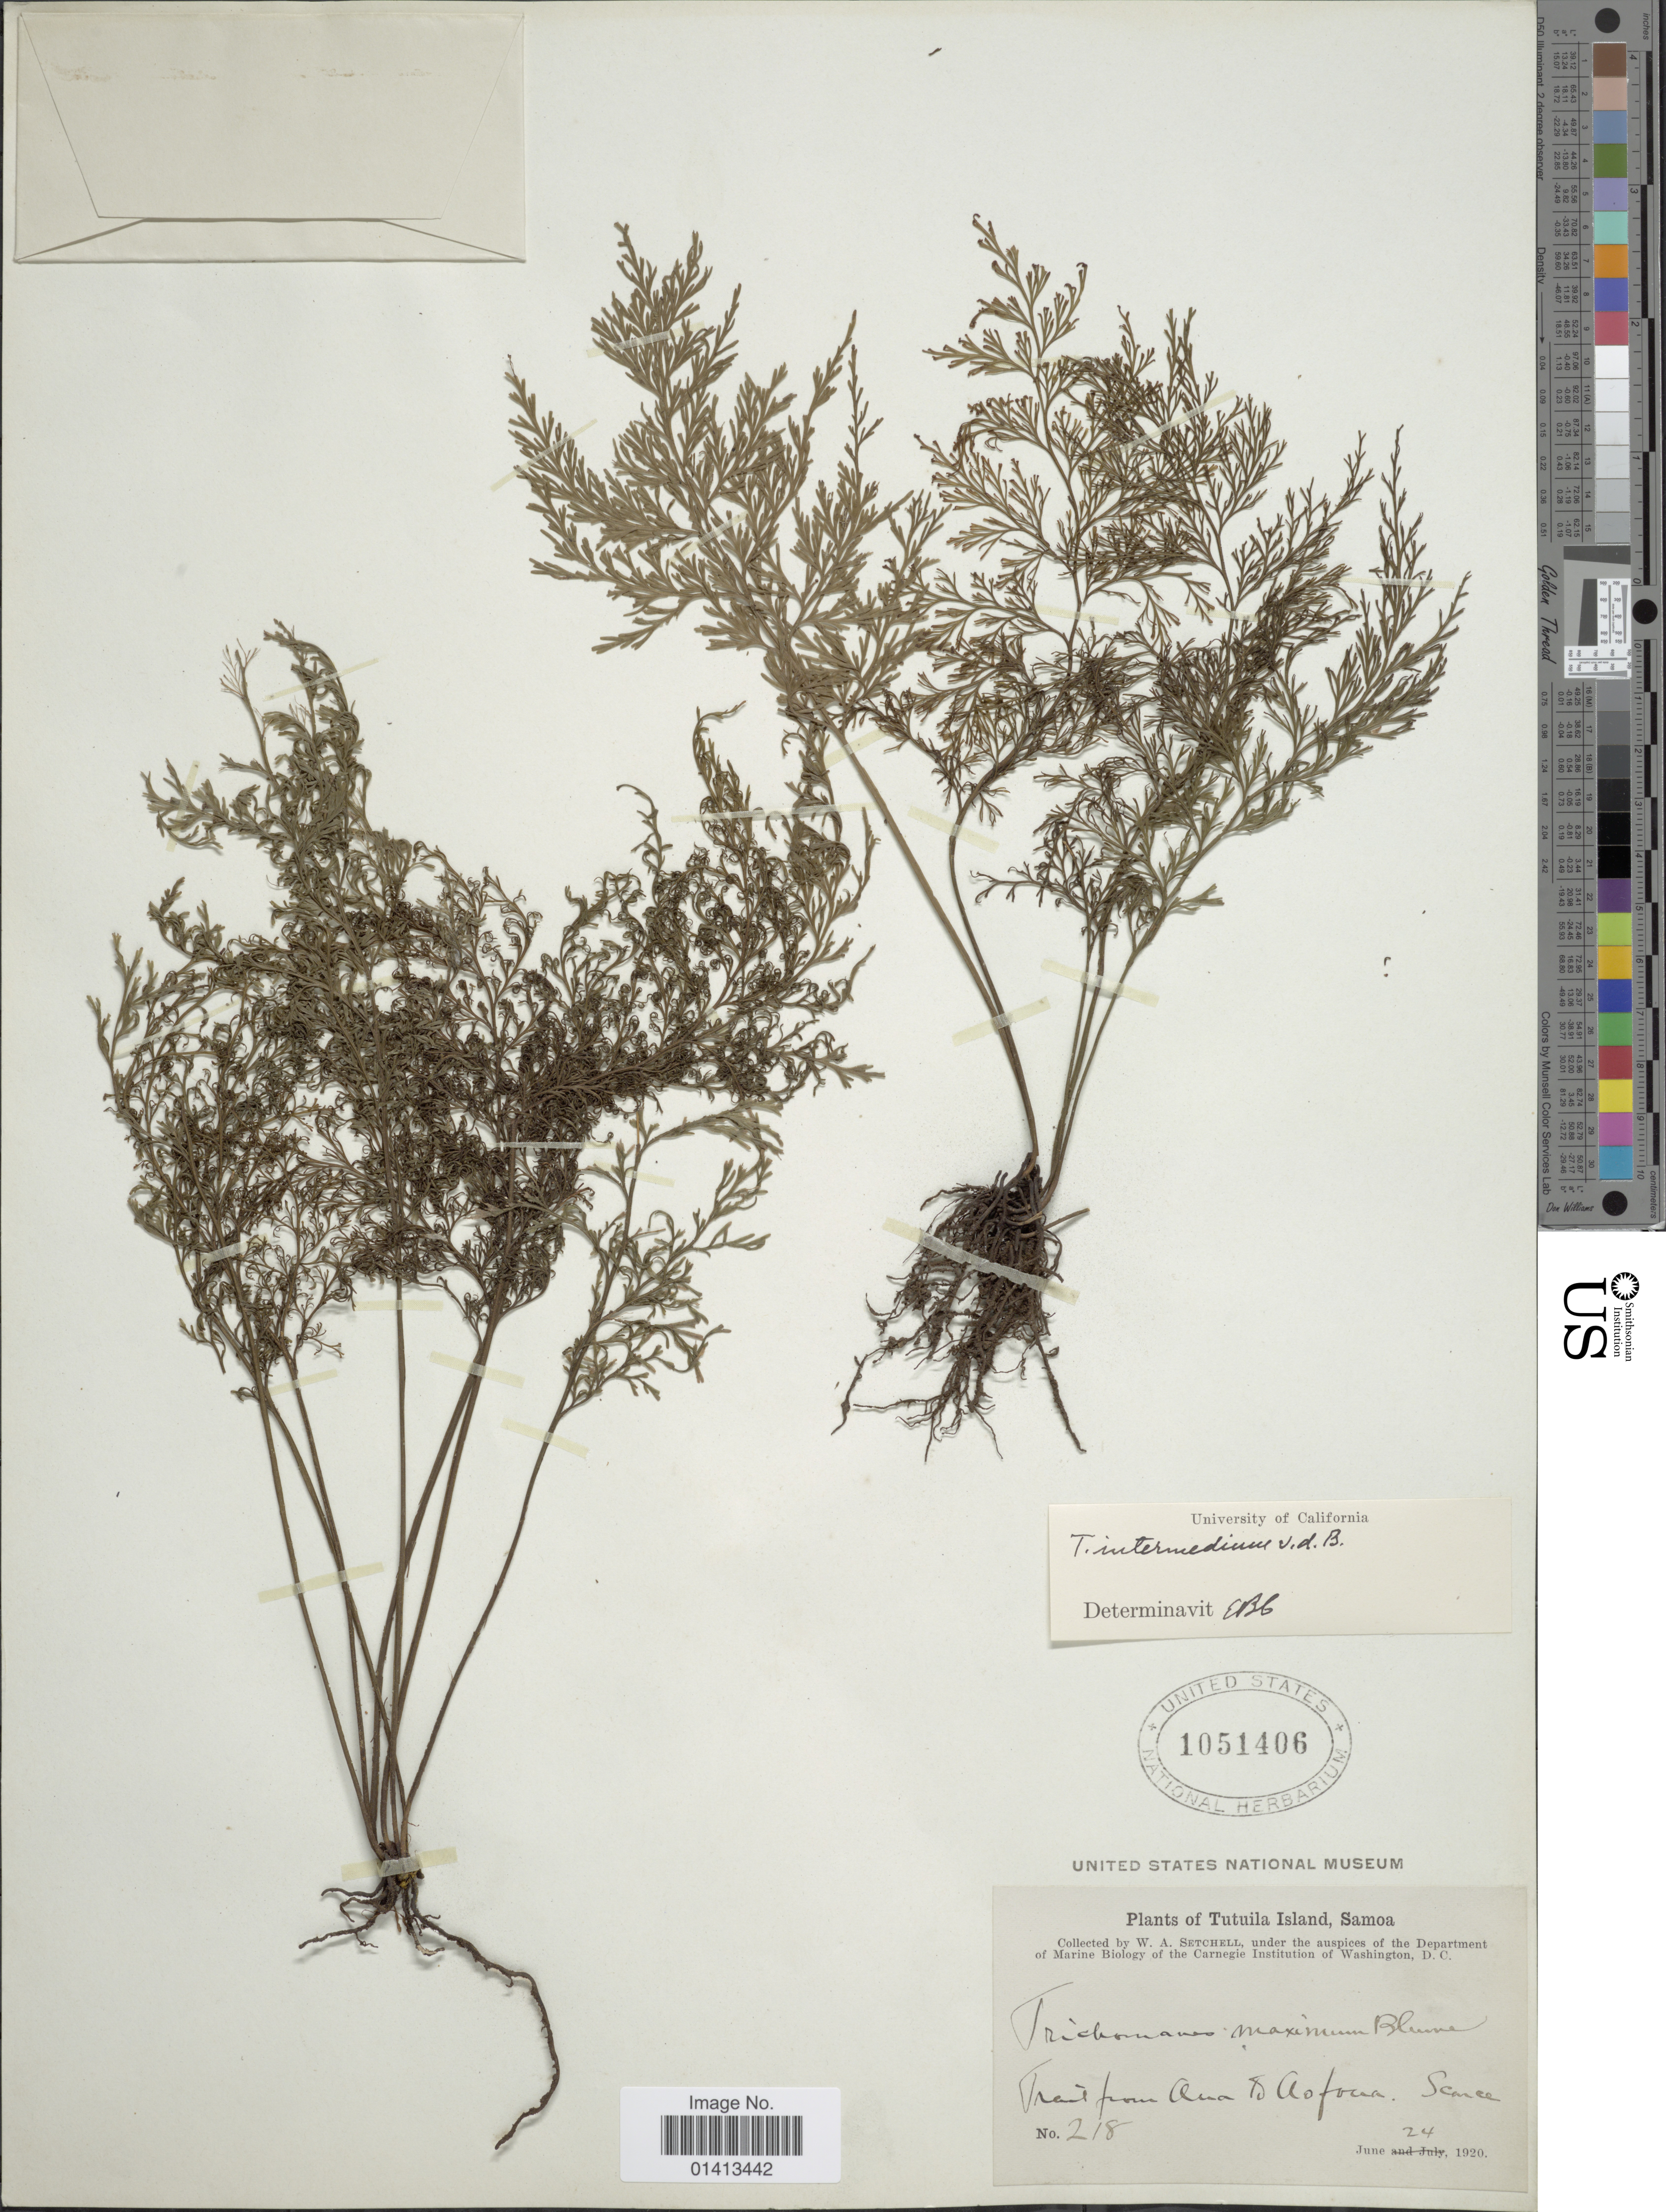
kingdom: Plantae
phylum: Tracheophyta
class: Polypodiopsida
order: Hymenophyllales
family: Hymenophyllaceae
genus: Crepidomanes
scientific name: Crepidomanes intermedium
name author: (Bosch) Ebihara & K. Iwats.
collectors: W. Setchell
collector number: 218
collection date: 1920-06-24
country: American Samoa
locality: Tutuila Island, Samoa, Trail from Ana & Aifoca [interpreted]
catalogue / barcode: US 1051406